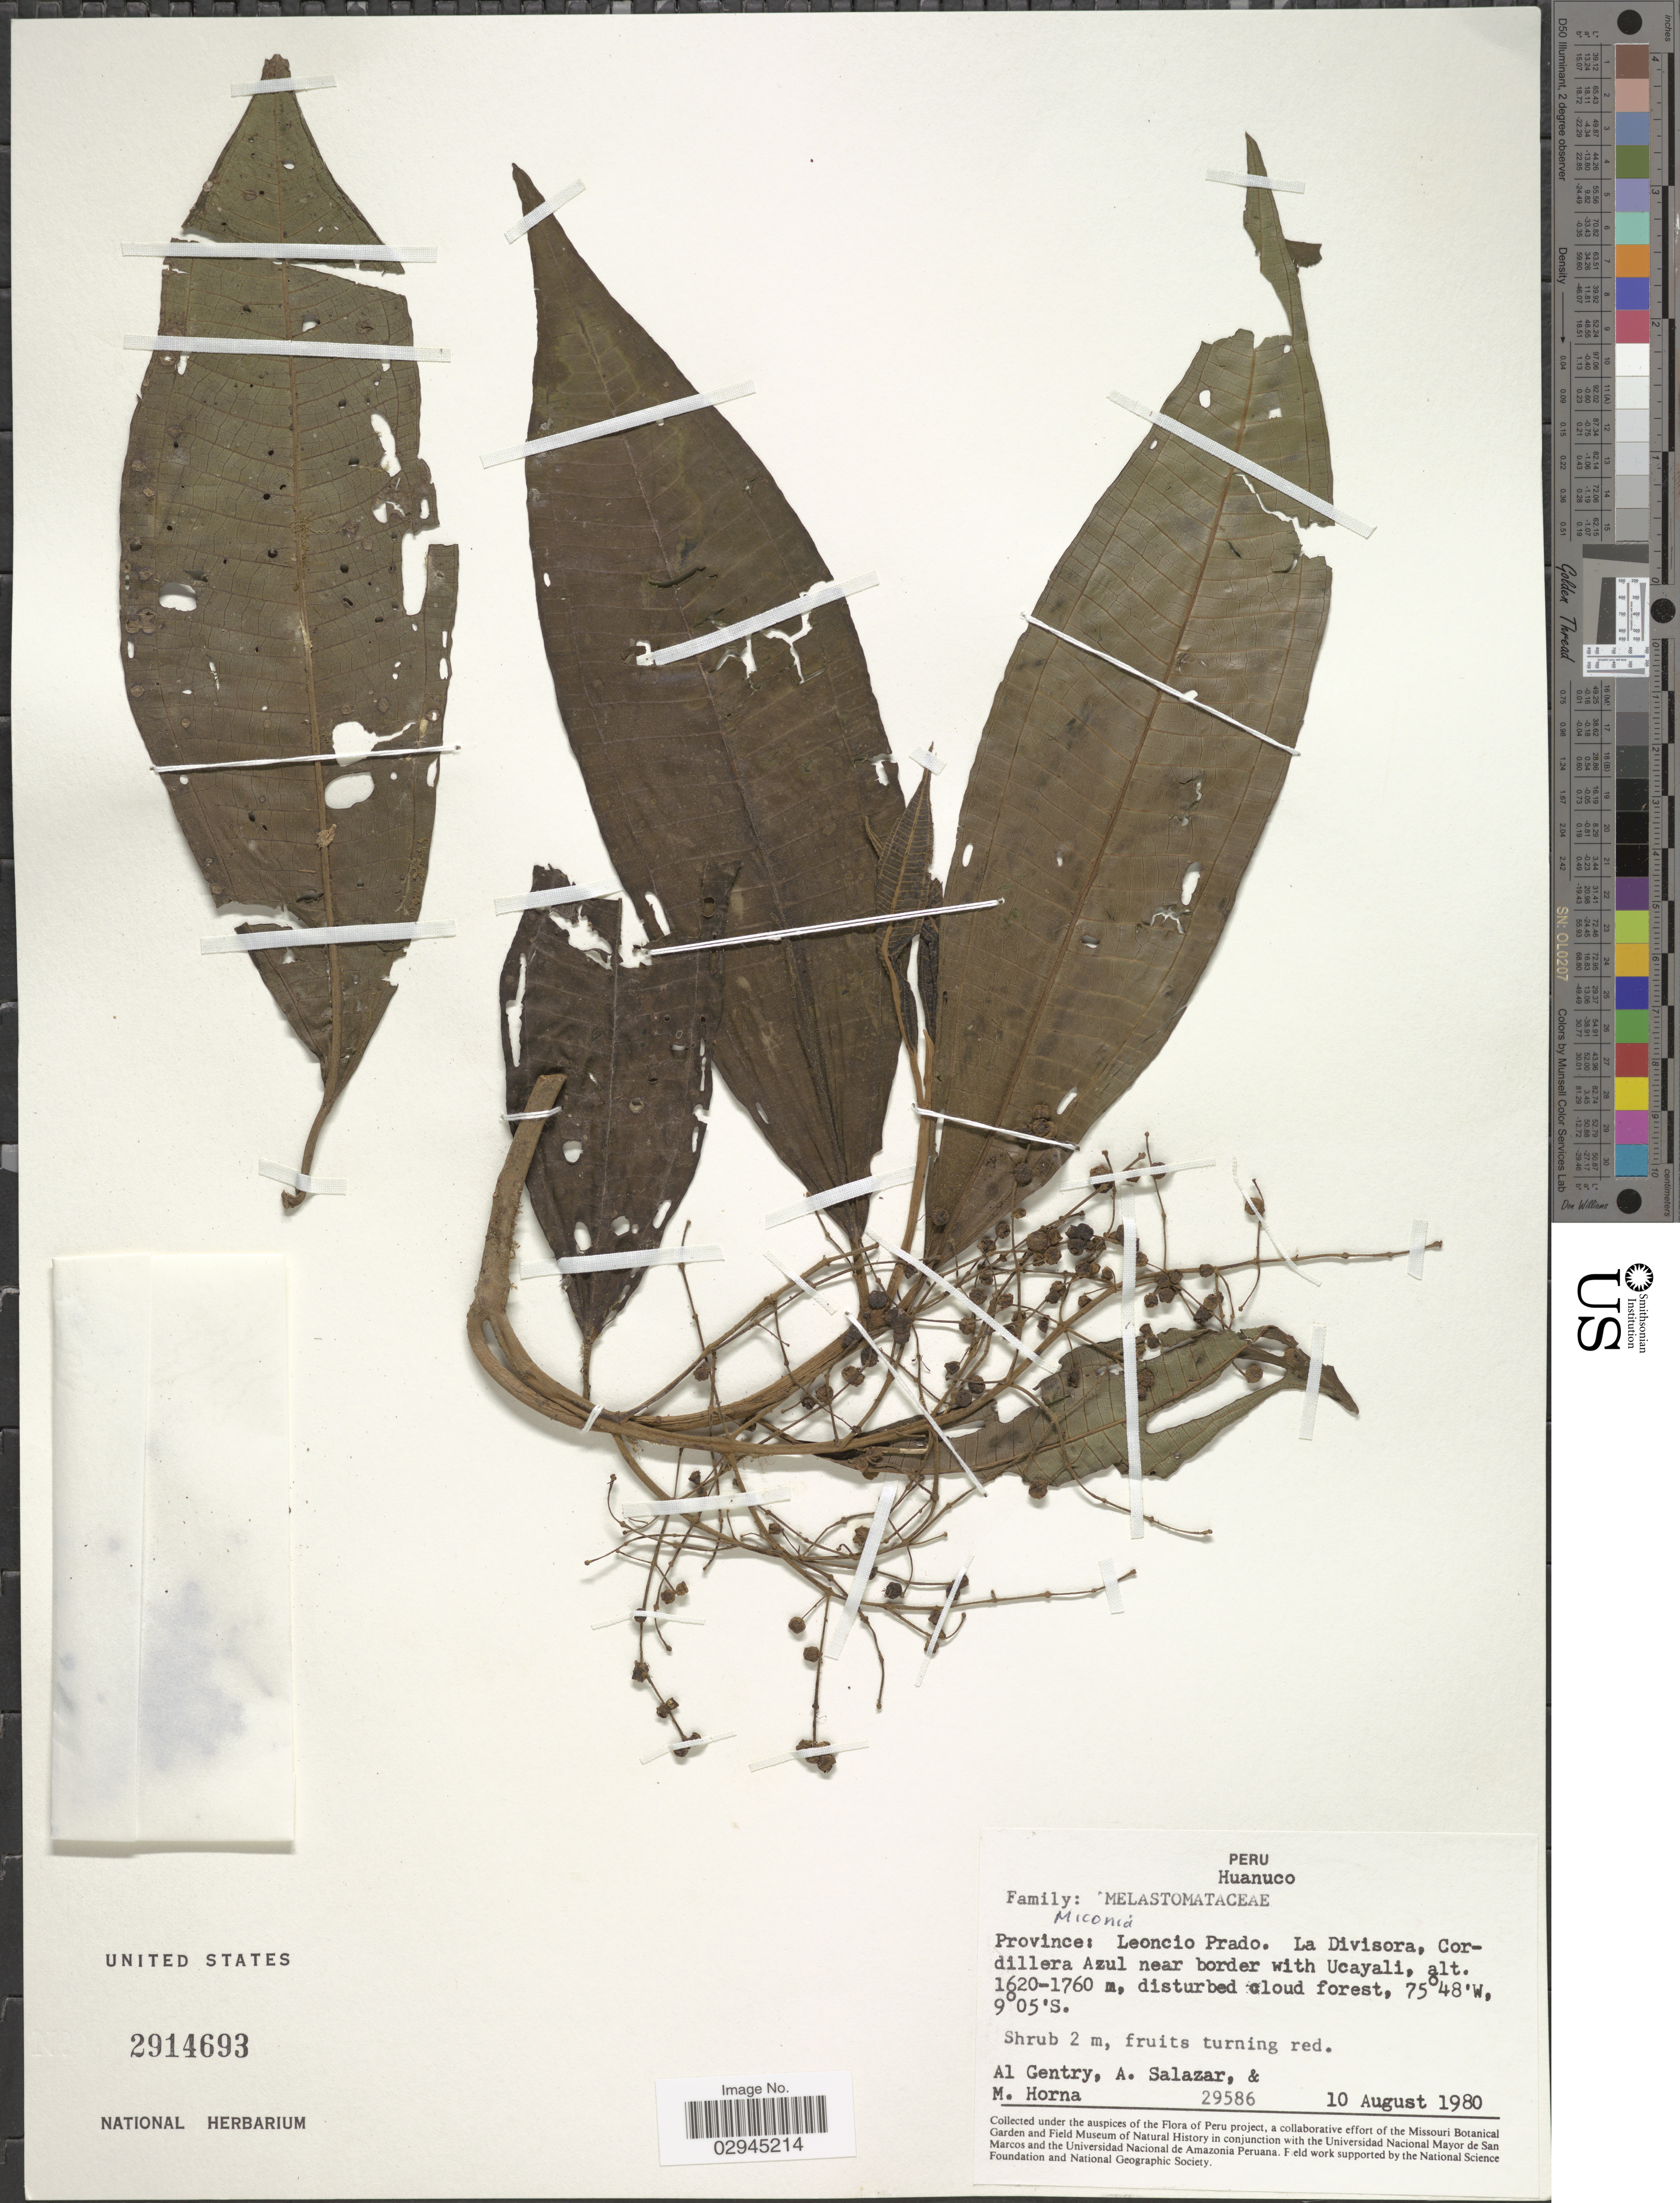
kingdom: Plantae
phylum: Tracheophyta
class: Magnoliopsida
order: Myrtales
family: Melastomataceae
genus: Miconia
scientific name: Miconia sp.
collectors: A. H. Gentry, A. Salazar & M. Horna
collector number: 29586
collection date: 1980-08-10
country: Peru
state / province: Huánuco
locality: Province: Leoncio Prado. La Divisora, Cordillera Azul near border with Ucayali.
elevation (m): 1620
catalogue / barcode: US 2914693